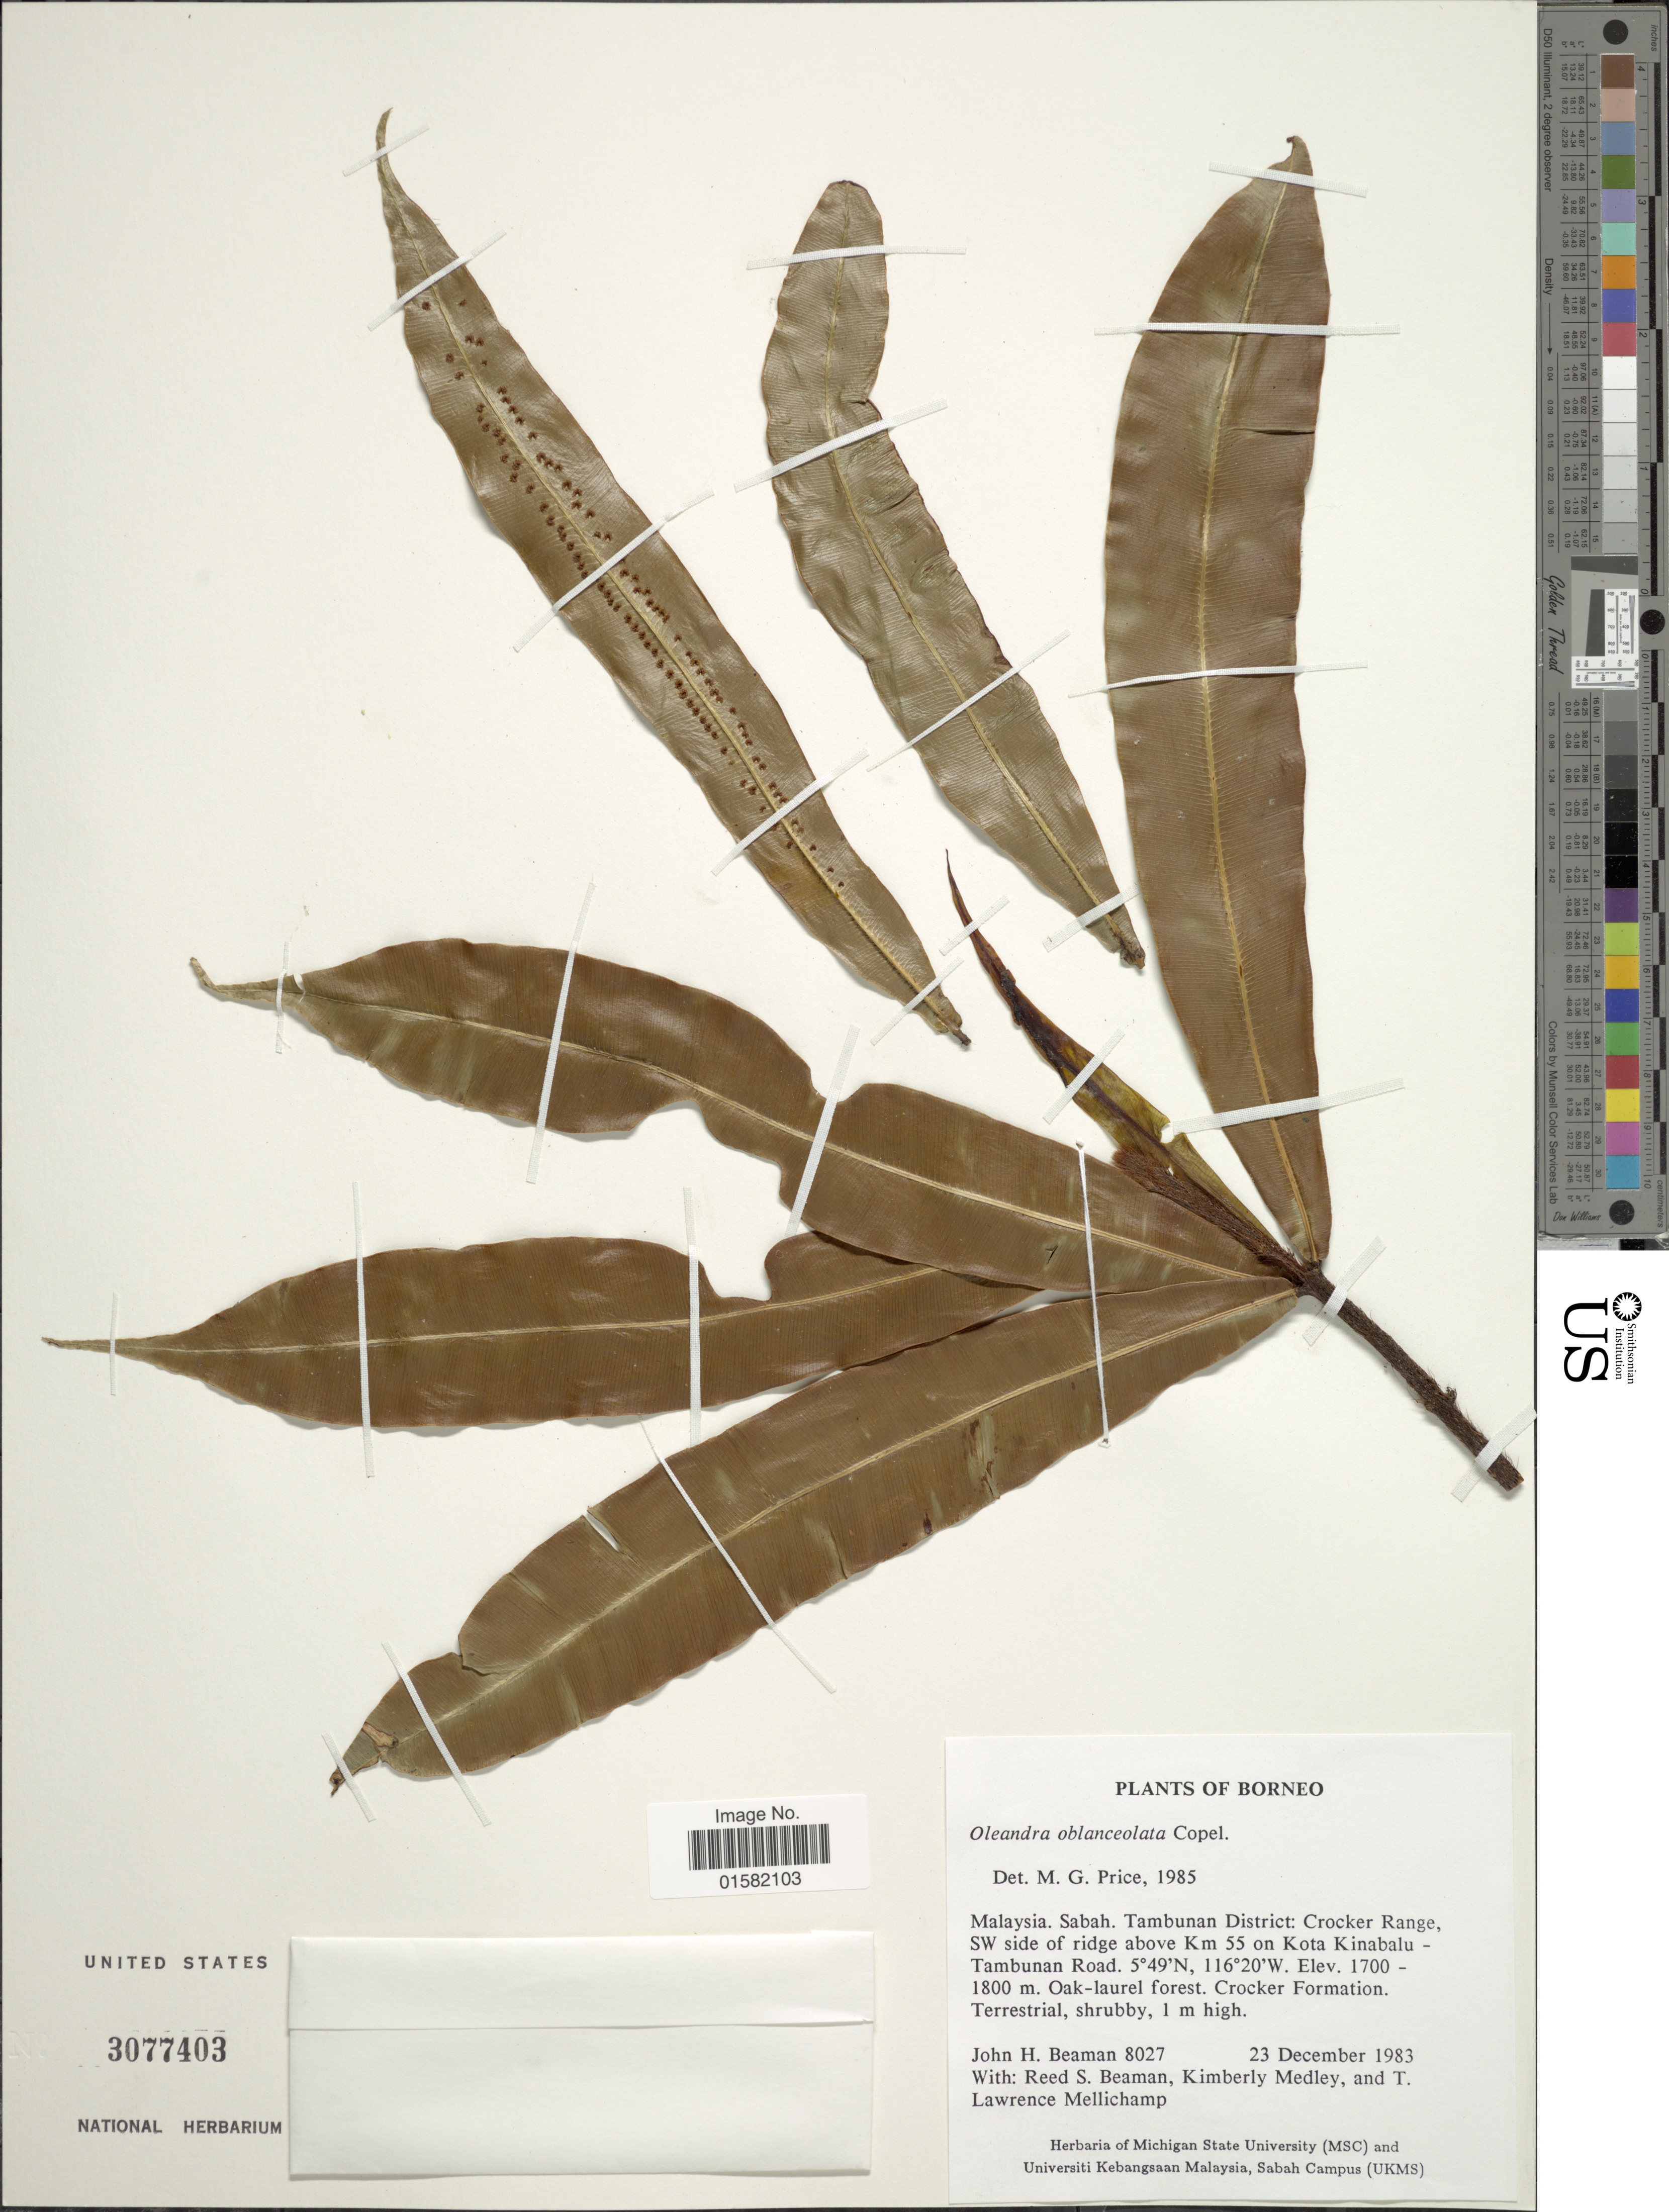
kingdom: Plantae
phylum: Tracheophyta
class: Polypodiopsida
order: Polypodiales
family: Oleandraceae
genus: Oleandra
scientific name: Oleandra oblanceolata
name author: Copel.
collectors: J. H. Beaman, R. S. Beaman, K. Medley & T. L. Mellichamp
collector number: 8027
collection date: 1983-12-23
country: Malaysia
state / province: Sabah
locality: Boreno, Malaysia, Sabang, Tambunana District: Crocker Range, SW side of ridge above Km 55 on Kota Kinabalu-Tambunan Road.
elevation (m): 1700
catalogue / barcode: US 3077403